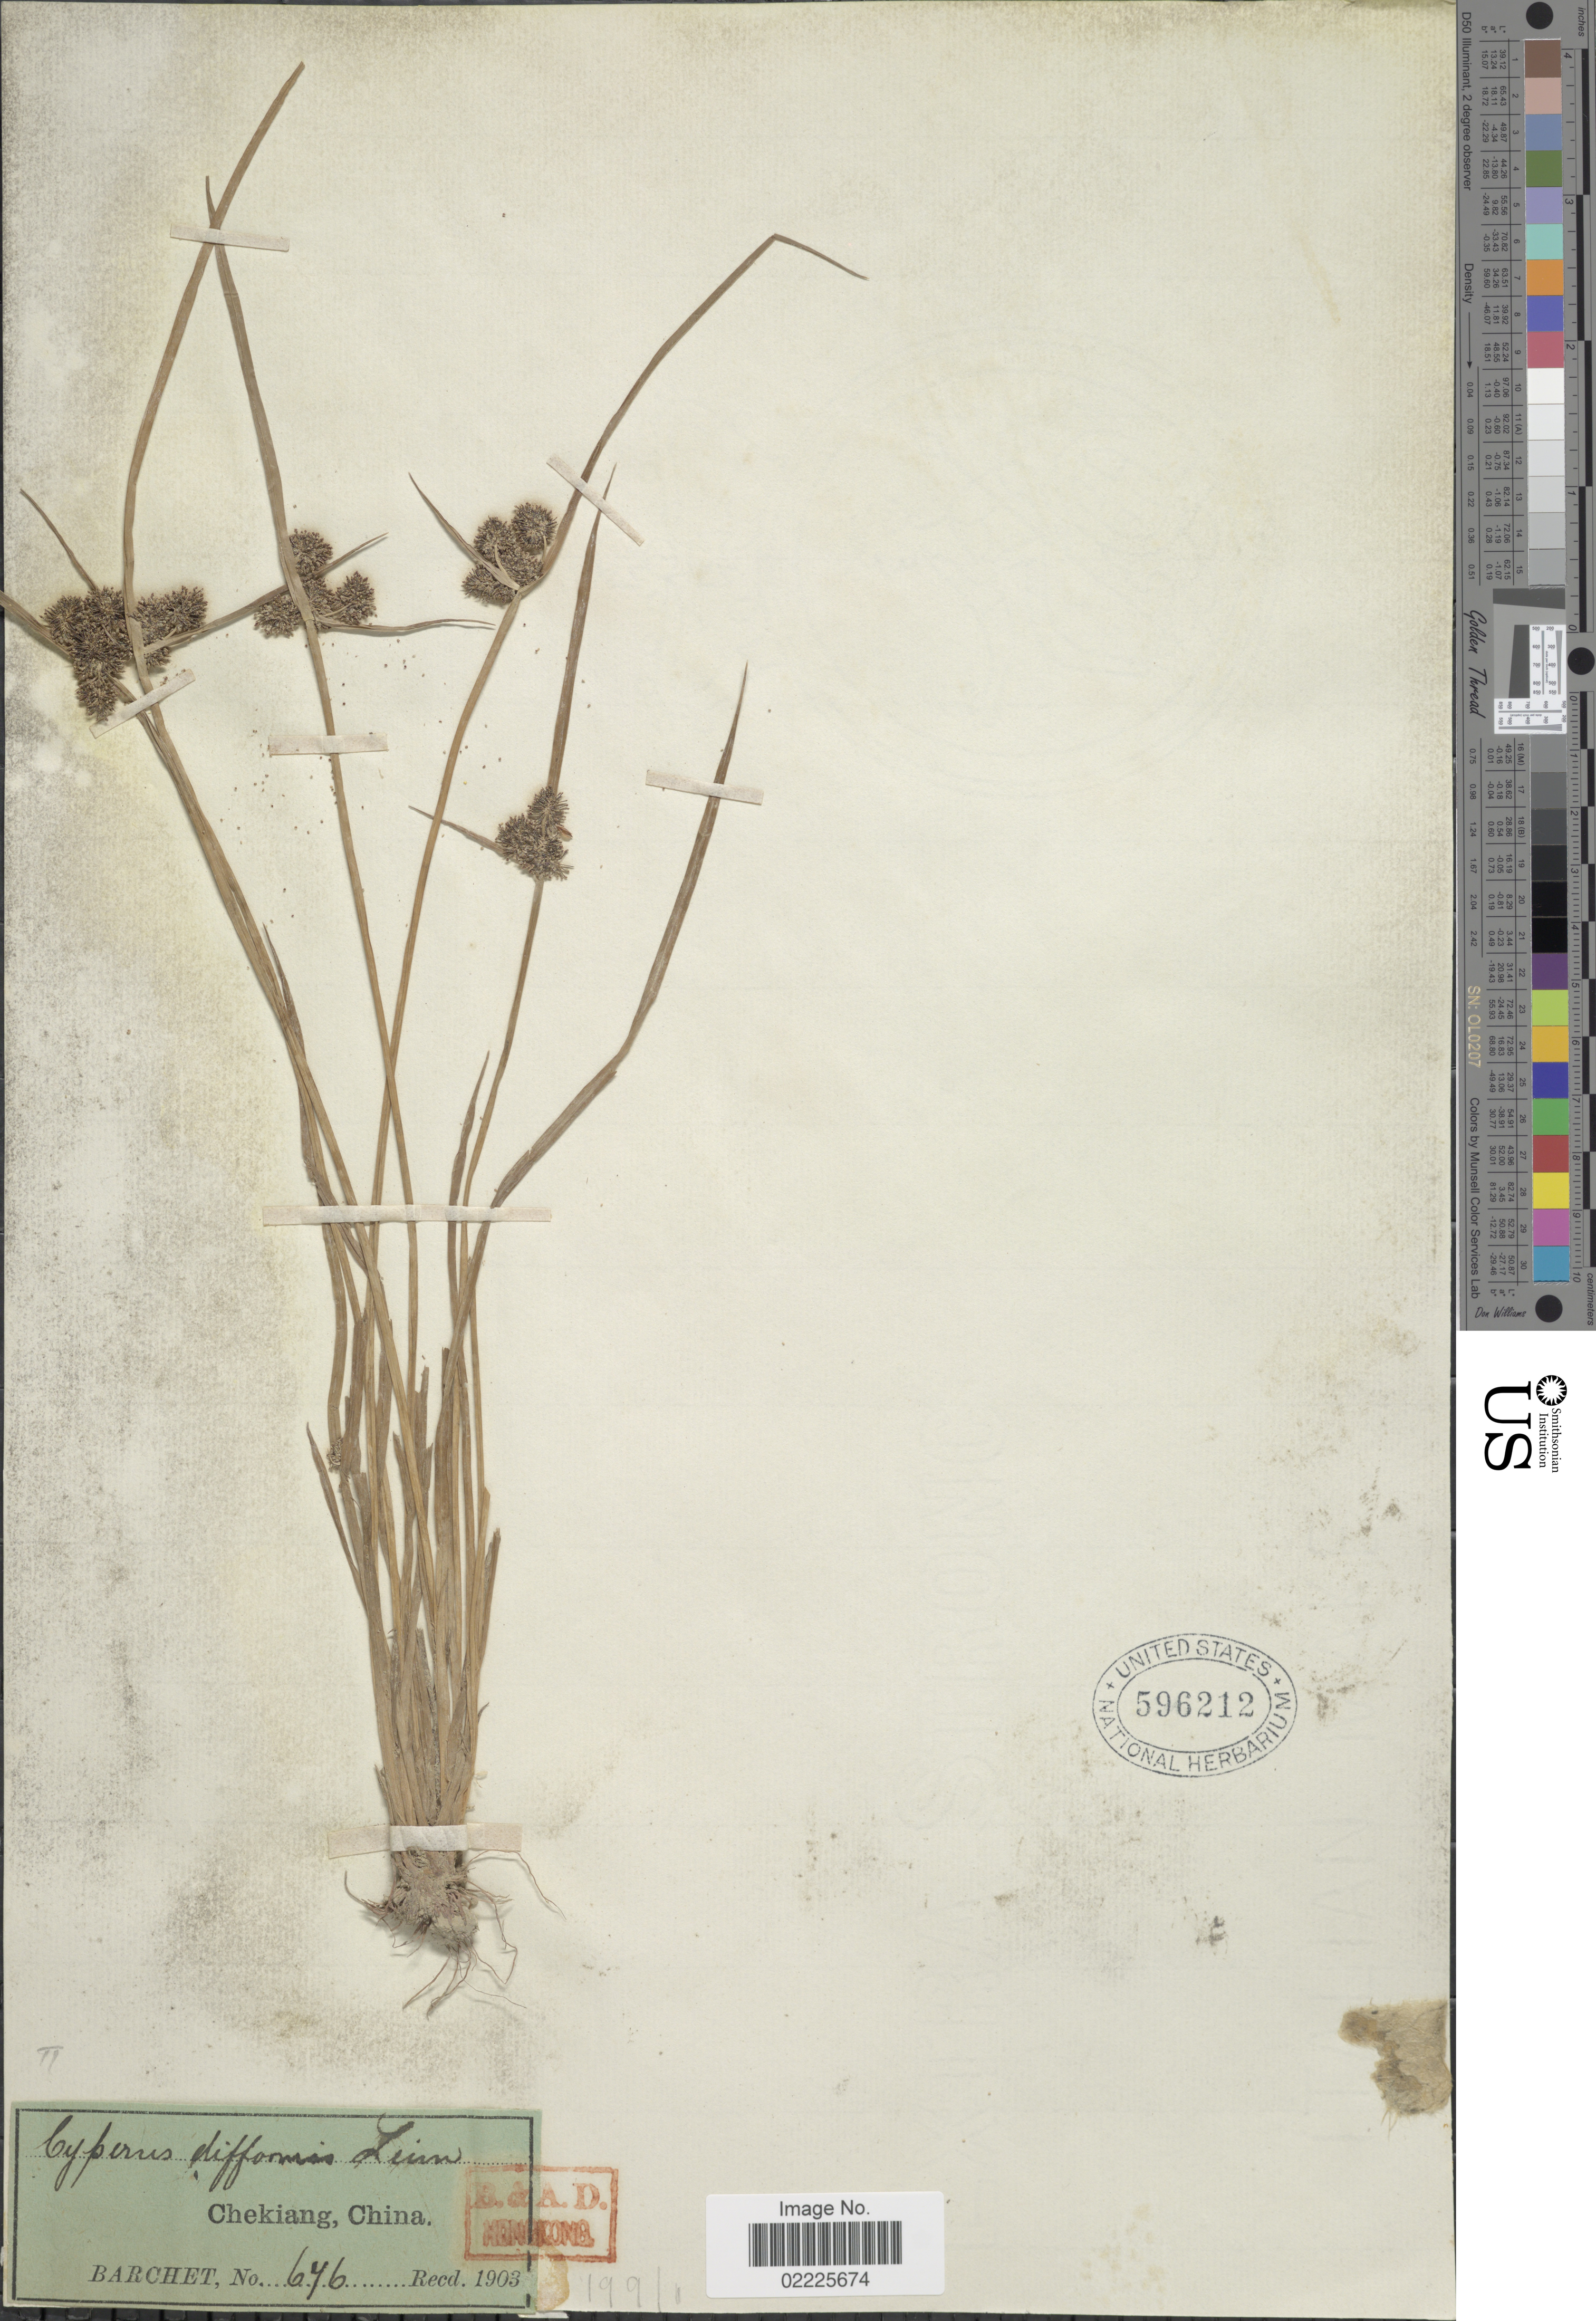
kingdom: Plantae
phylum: Tracheophyta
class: Liliopsida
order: Poales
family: Cyperaceae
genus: Cyperus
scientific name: Cyperus difformis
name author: L.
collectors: Barchet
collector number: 676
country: China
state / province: Zhejiang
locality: Chekiang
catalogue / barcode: US 596212